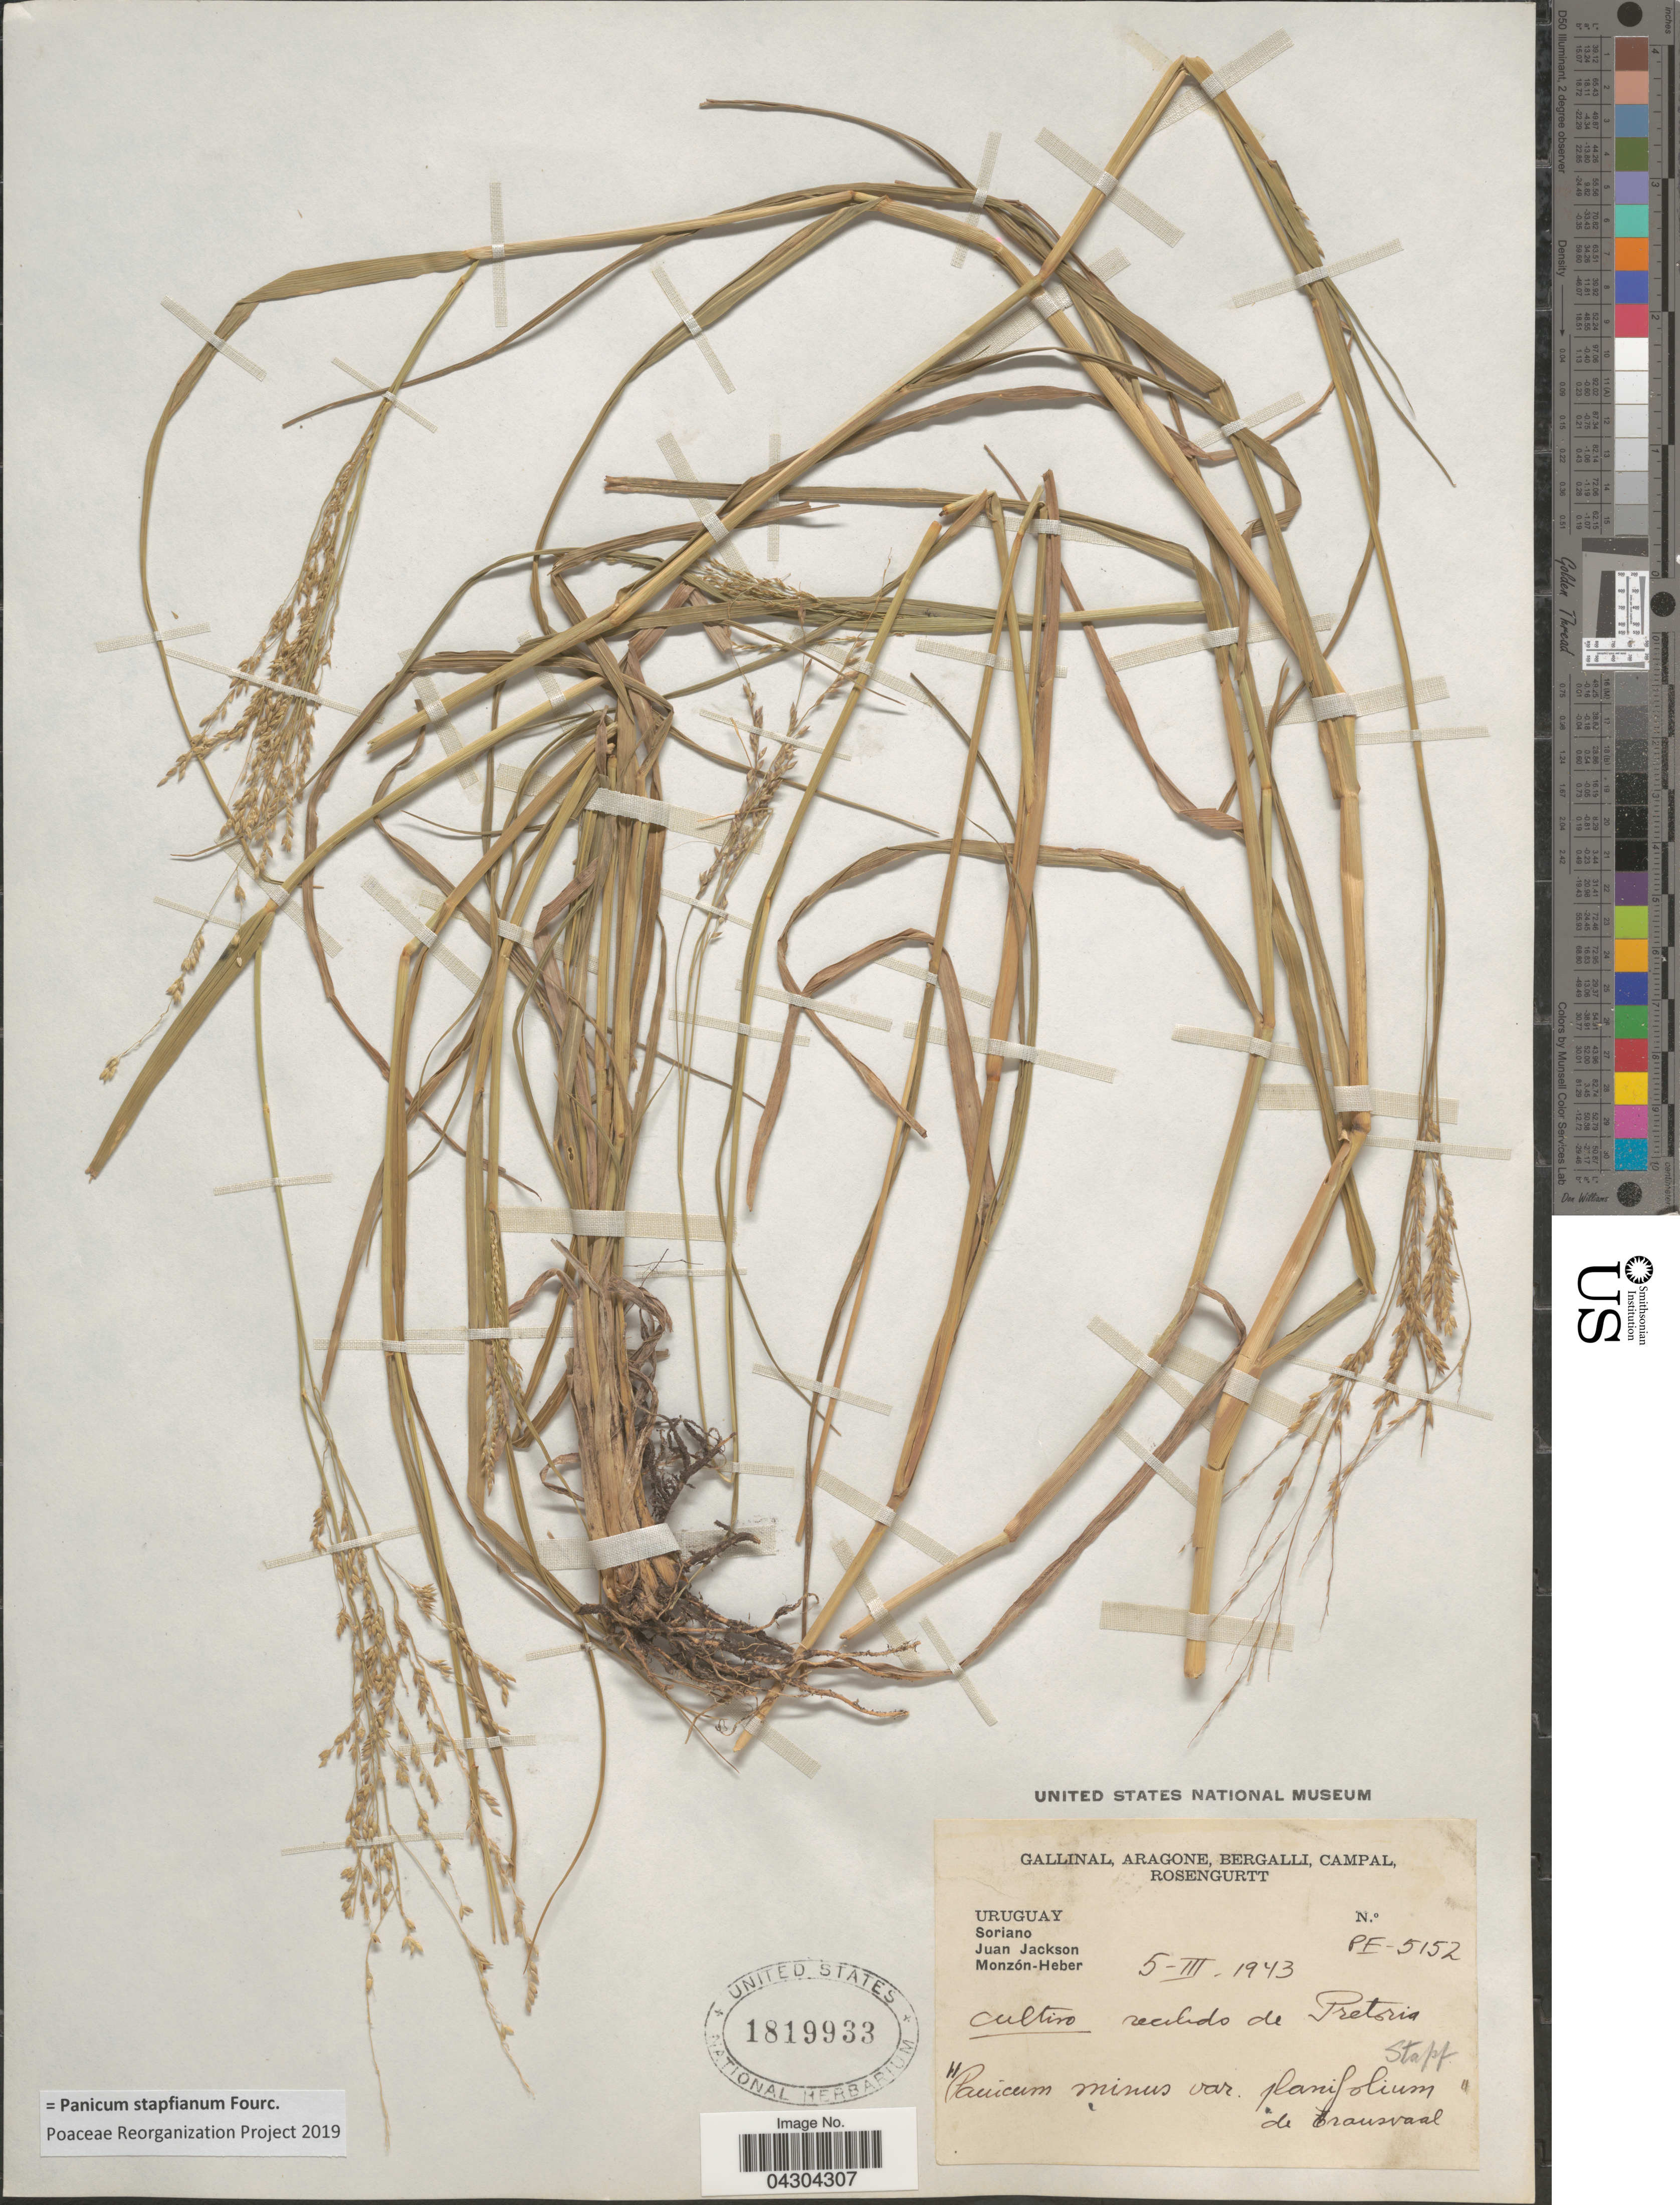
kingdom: Plantae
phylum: Tracheophyta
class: Liliopsida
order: Poales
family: Poaceae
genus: Panicum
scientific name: Panicum stapfianum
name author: Fourc.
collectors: -. Gallinal, -- Aragone, -- Bergalli, -- Campal & Rosengurtt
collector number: PE-5152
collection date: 1943-03-05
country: South Africa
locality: Transvaal. [unsure placement]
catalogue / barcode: US 1819933